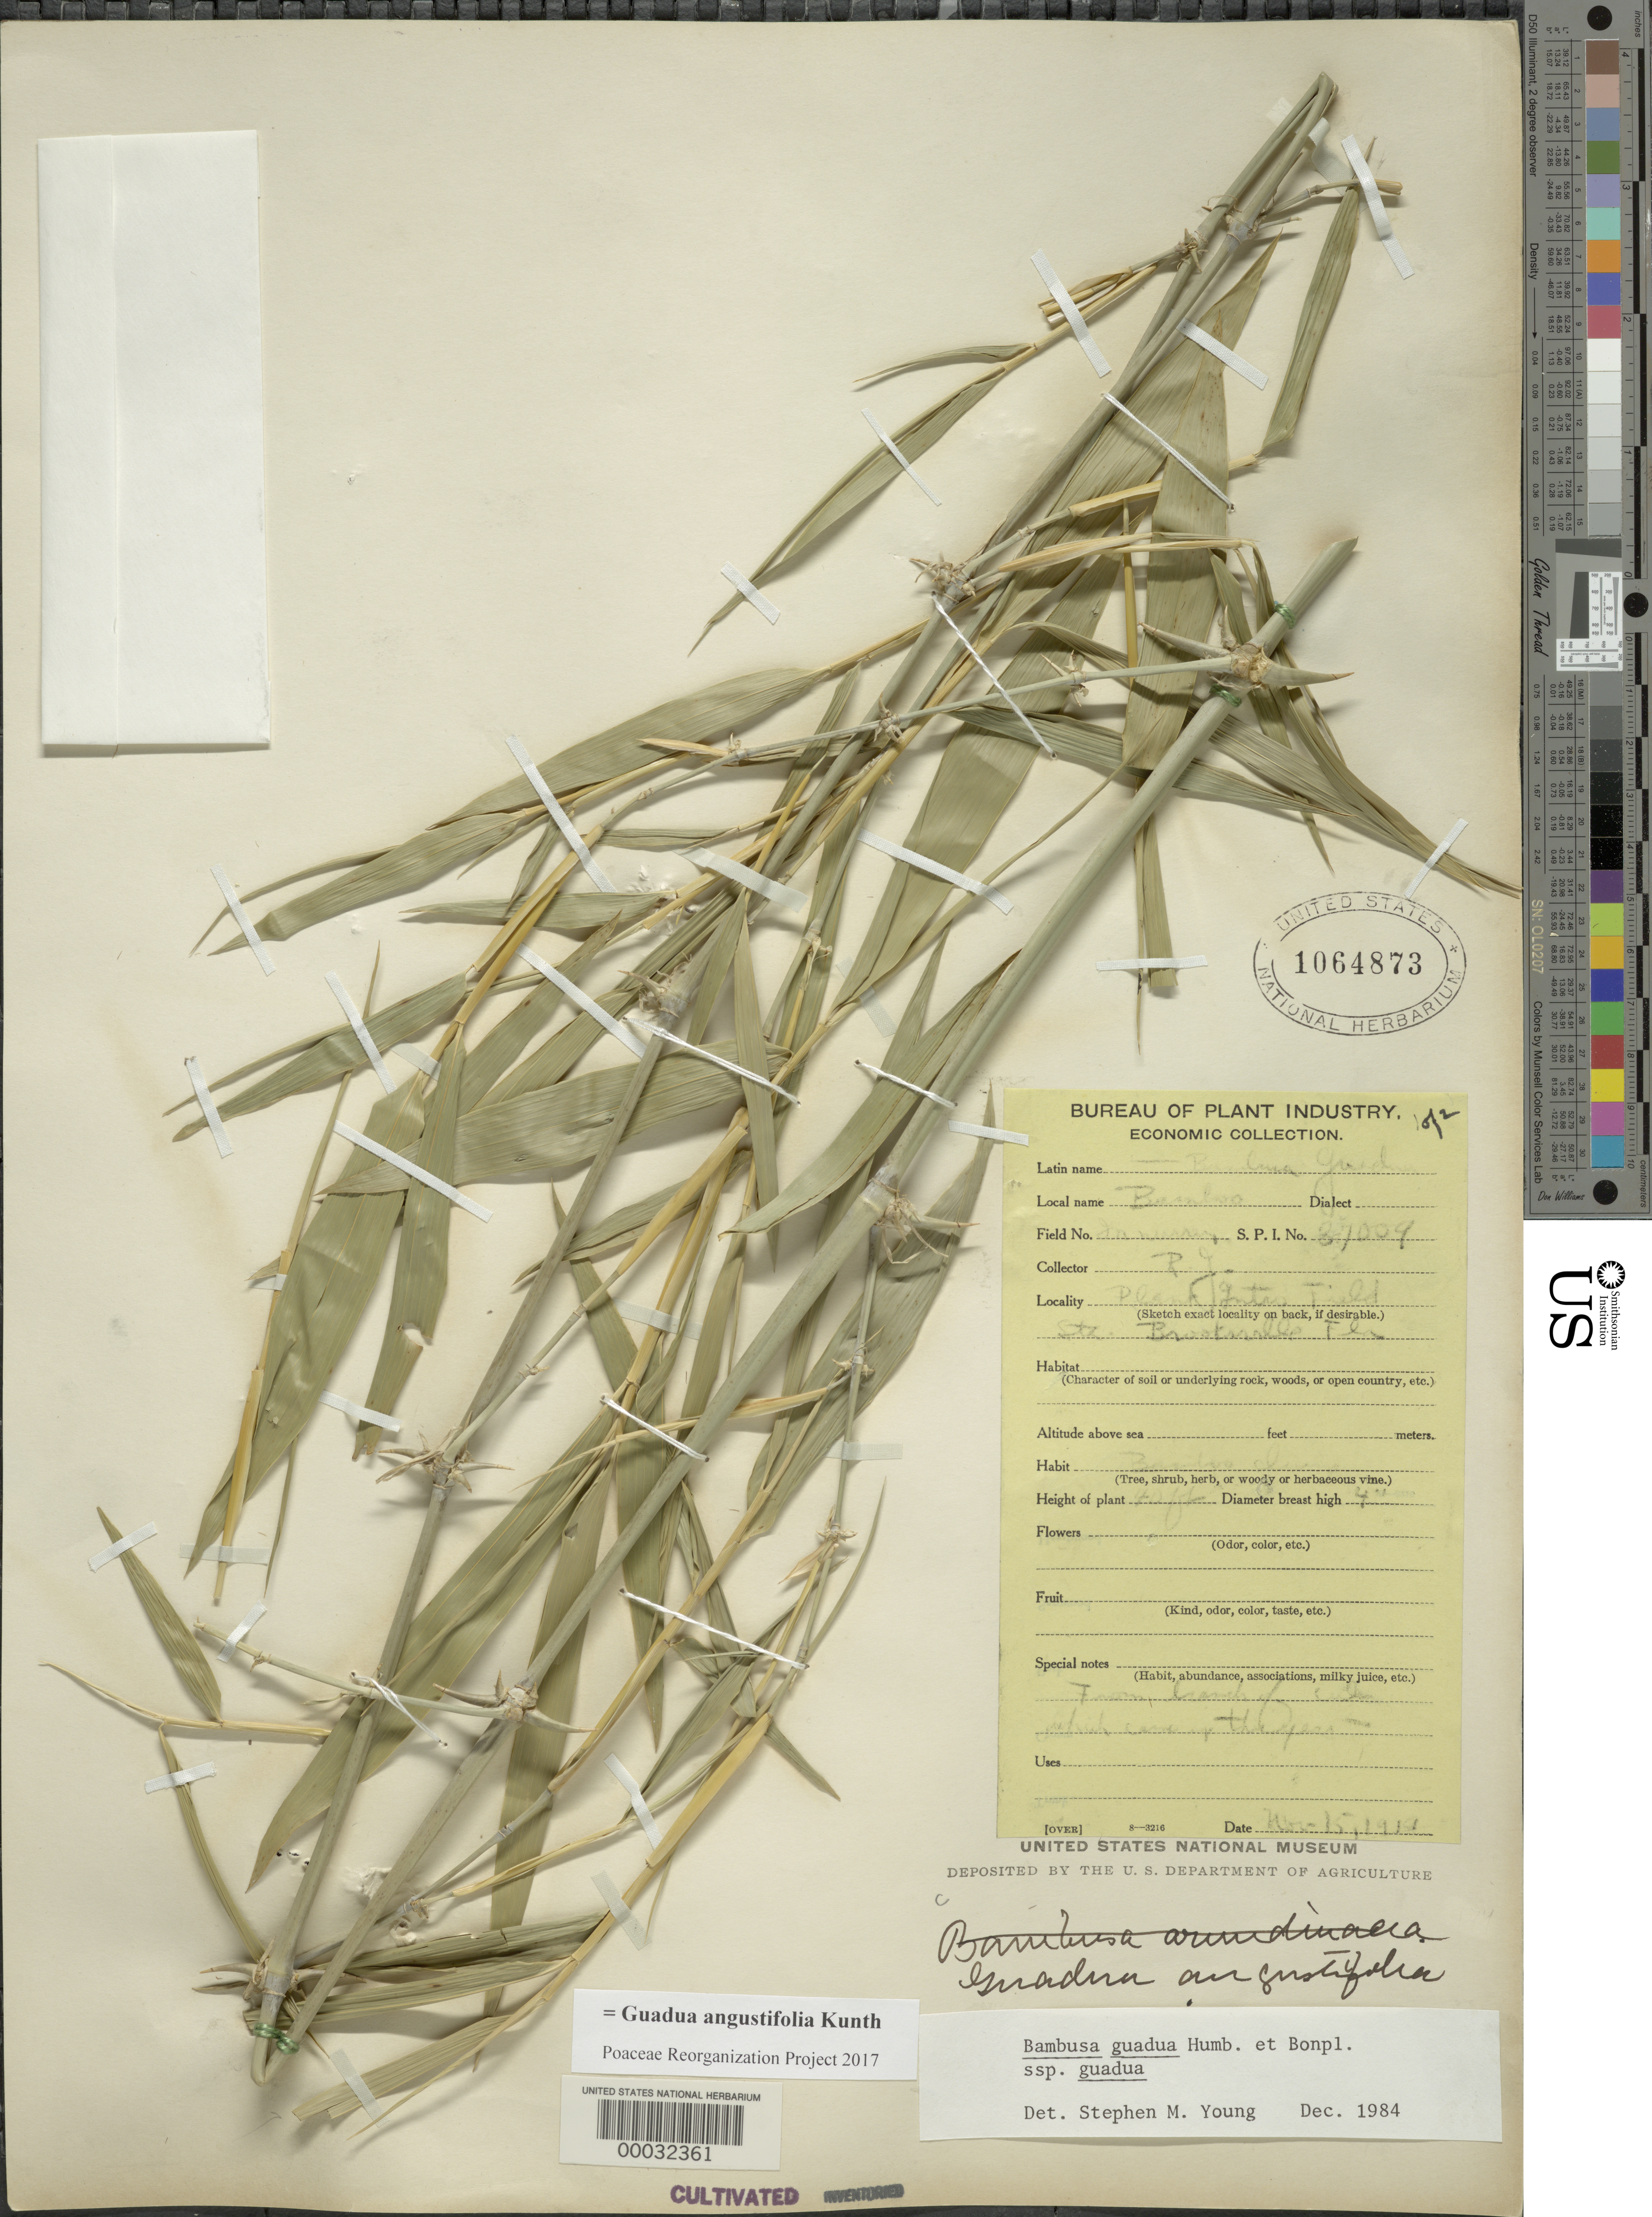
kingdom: Plantae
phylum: Tracheophyta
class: Liliopsida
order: Poales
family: Poaceae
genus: Guadua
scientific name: Guadua angustifolia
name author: Kunth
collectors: R. J.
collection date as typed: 15 Nov 1919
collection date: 1919-11-15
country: United States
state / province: Florida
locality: Plant Introduction Station, Brooksville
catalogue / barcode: US 1064873